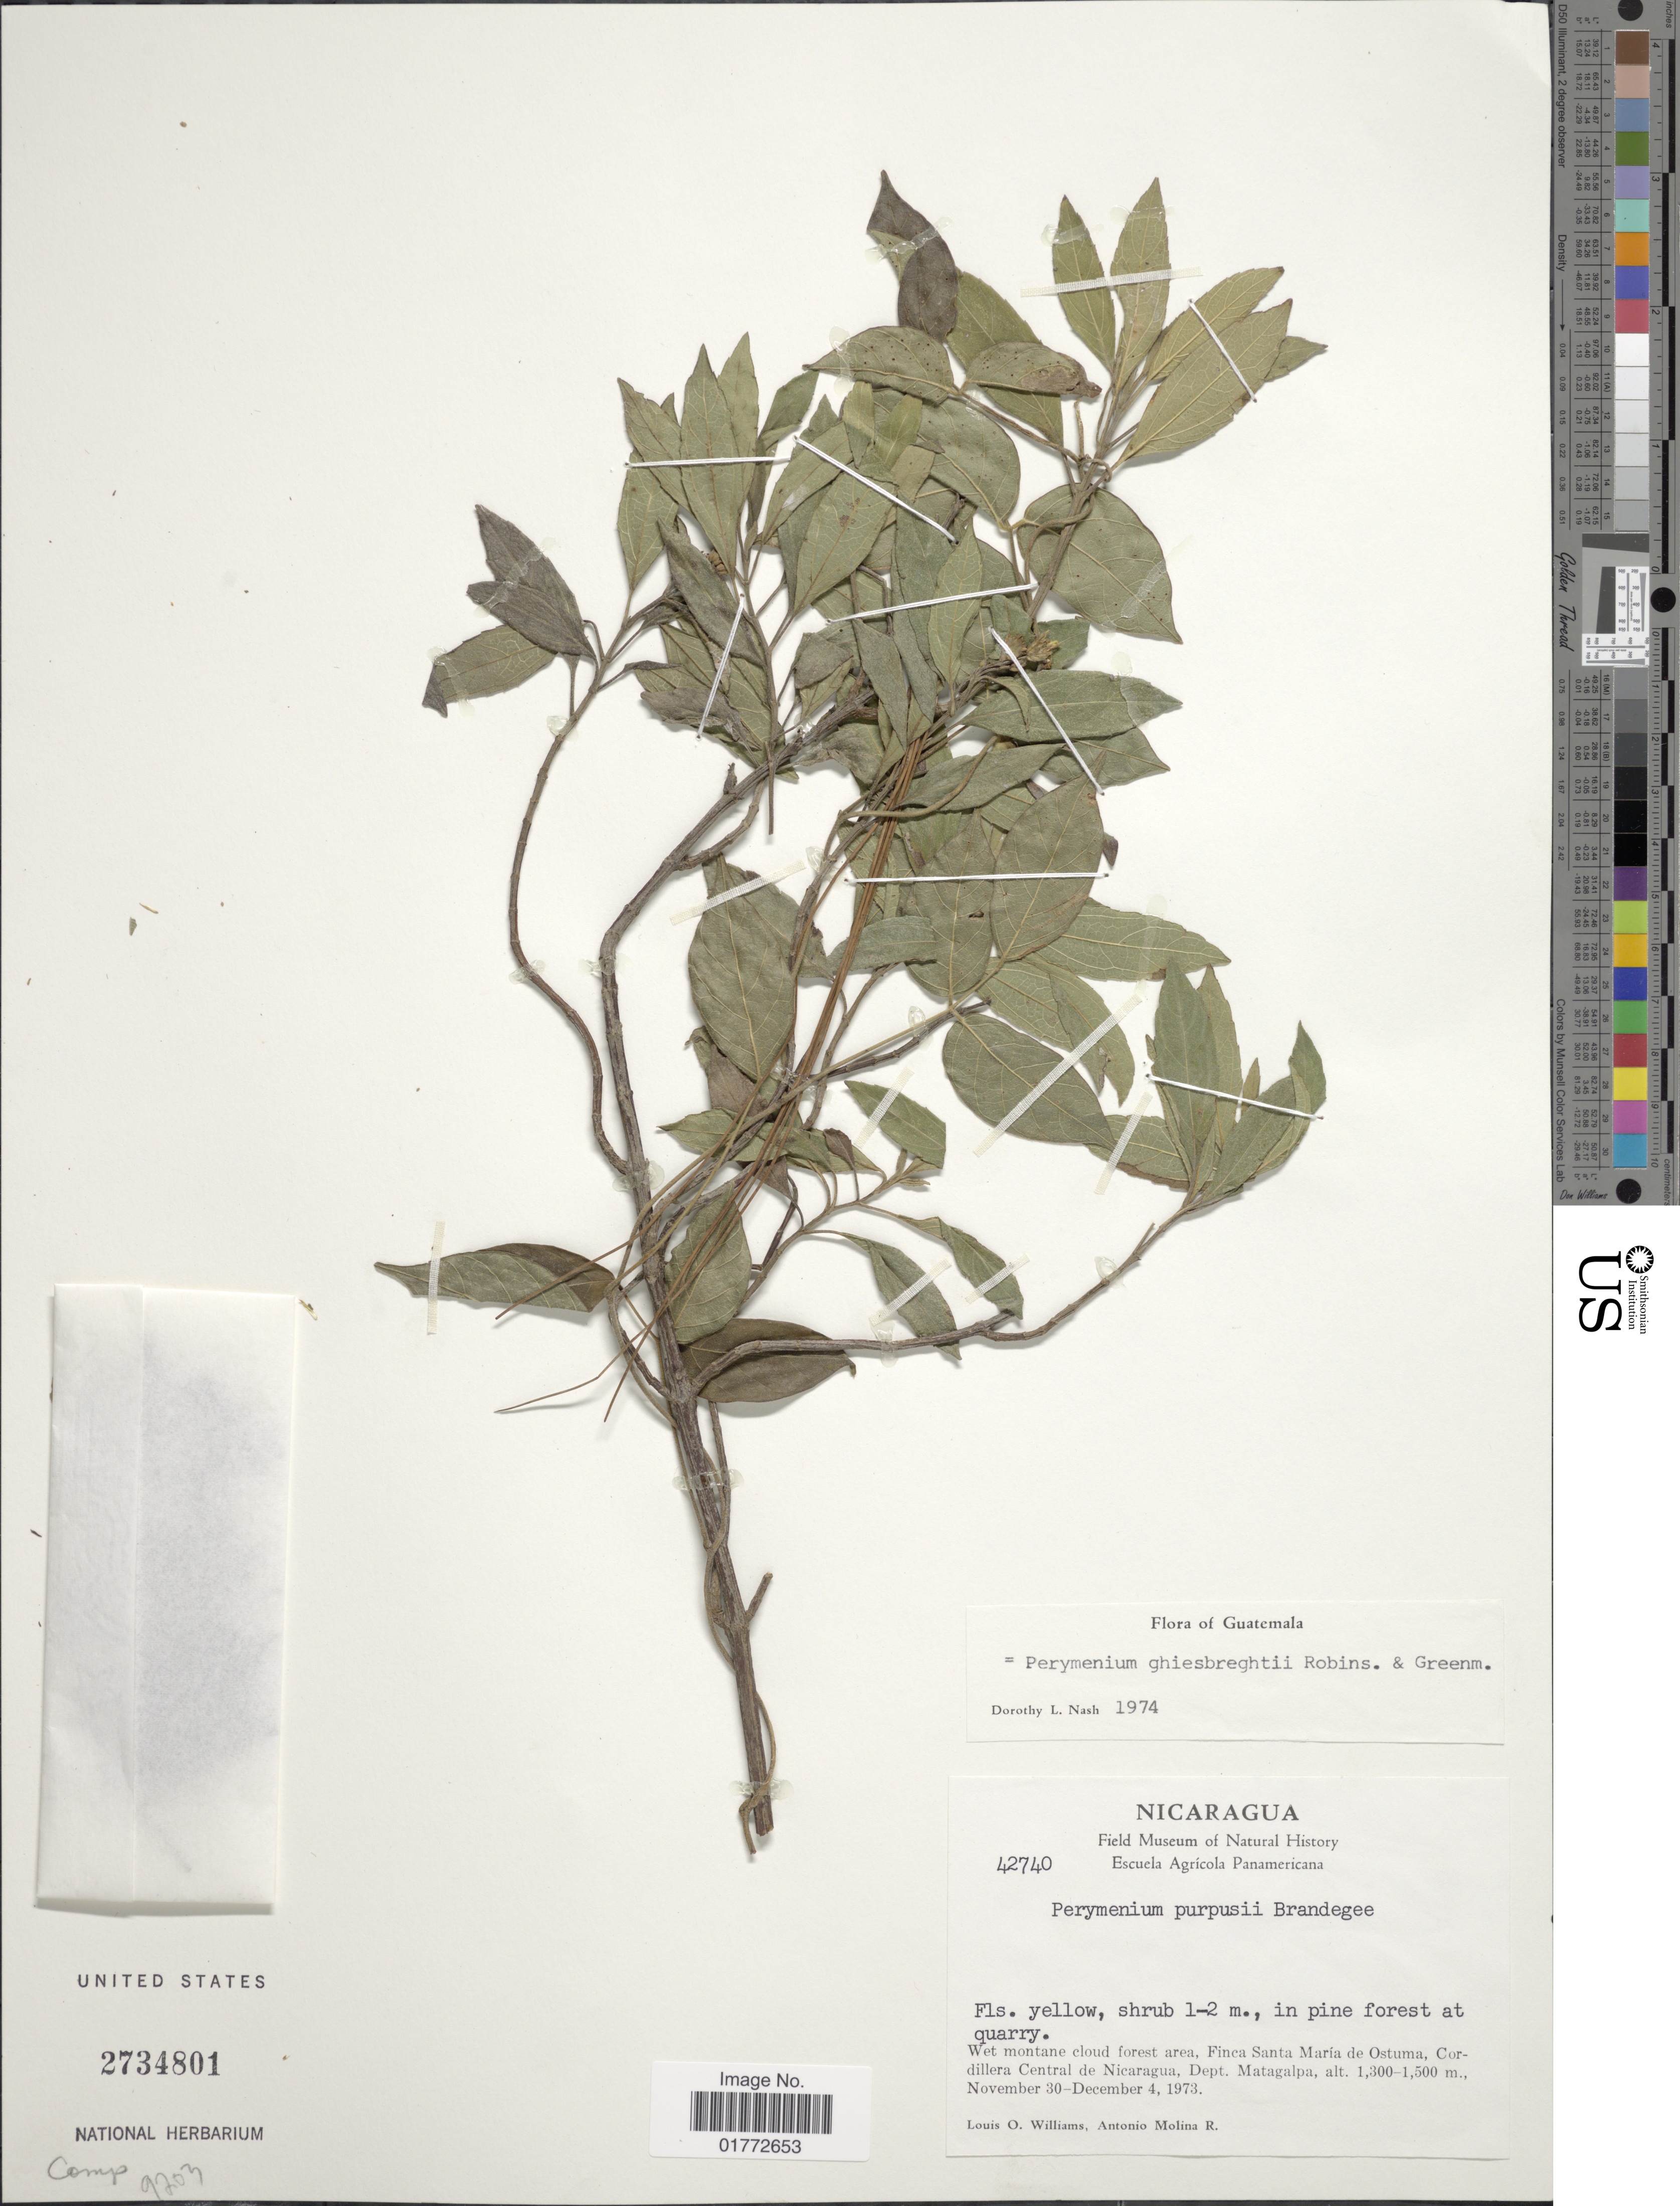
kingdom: Plantae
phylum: Tracheophyta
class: Magnoliopsida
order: Asterales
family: Asteraceae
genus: Perymenium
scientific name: Perymenium ghiesbreghtii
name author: B.L. Rob. & Greenm.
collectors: L. O. Williams & A. Molina R.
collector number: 42740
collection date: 1973-11-30/1973-12-04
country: Nicaragua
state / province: Matagalpa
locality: Wet monrtane cloud forest area, Finca Santa Maria de Ostuma, Cordillera Central de Nicaragua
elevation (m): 1300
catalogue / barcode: US 2734801